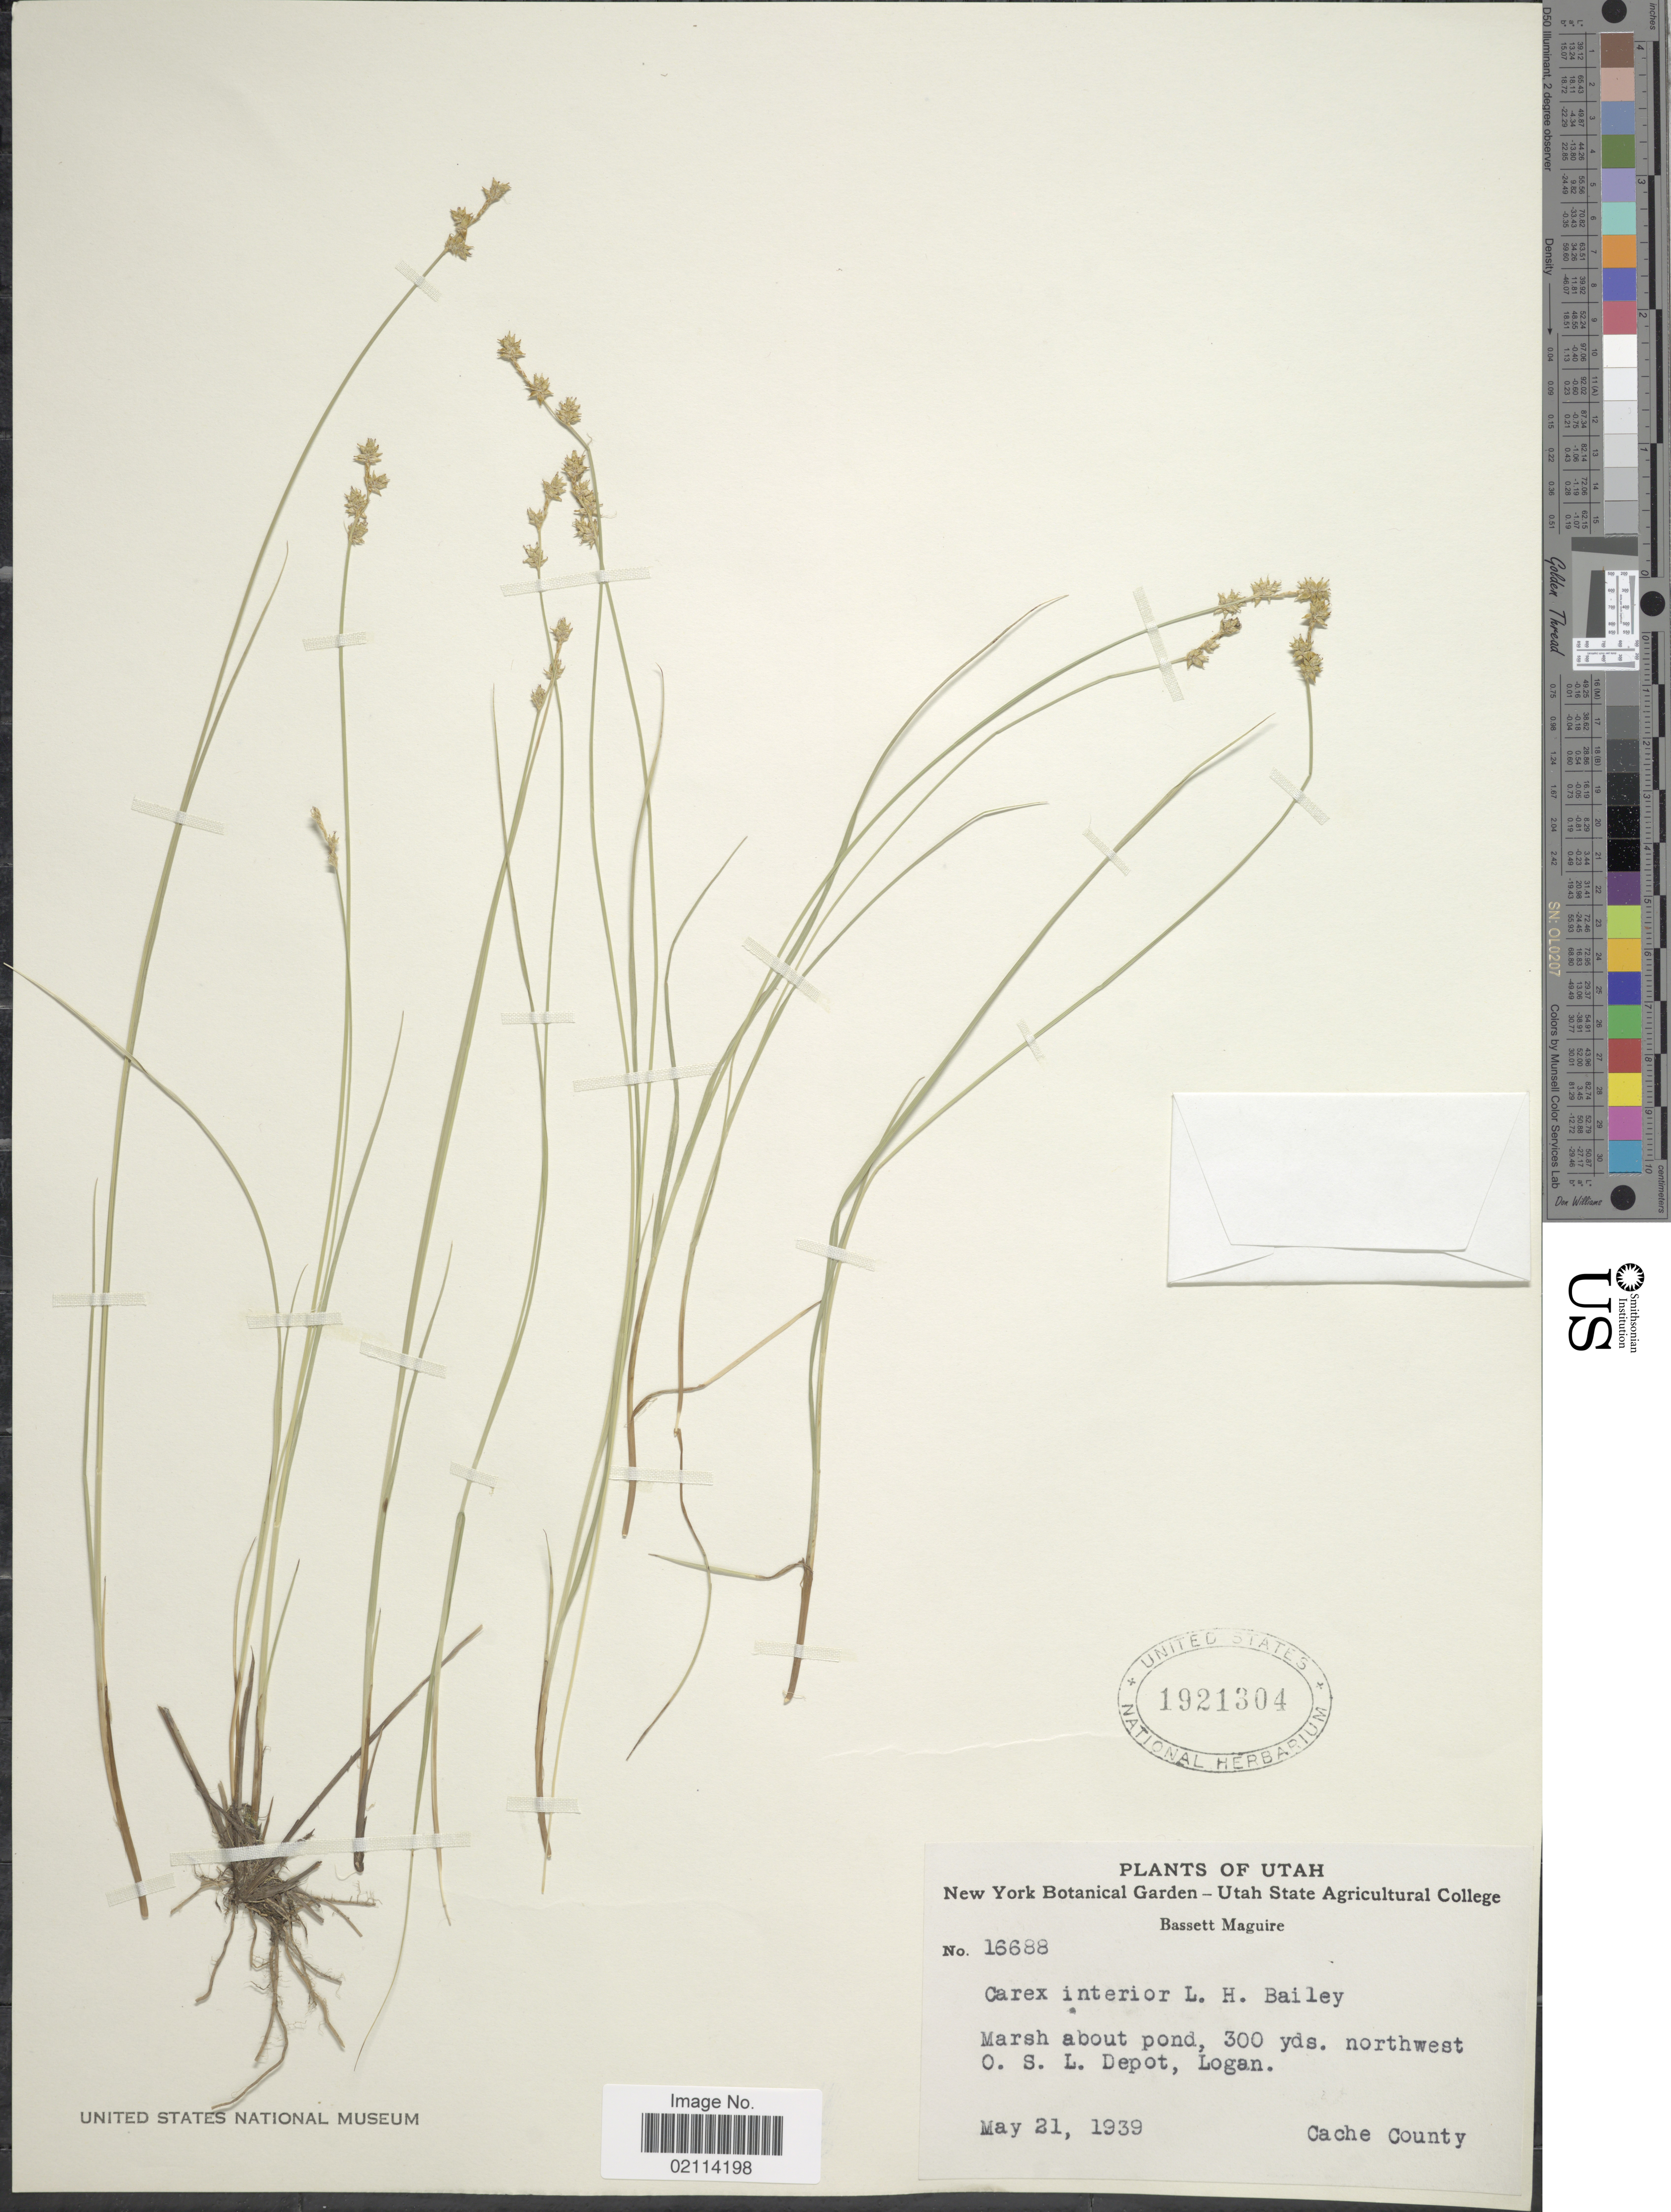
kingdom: Plantae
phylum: Tracheophyta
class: Liliopsida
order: Poales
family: Cyperaceae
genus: Carex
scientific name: Carex interior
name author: L.H. Bailey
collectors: B. Maguire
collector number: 16688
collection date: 1939-05-21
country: United States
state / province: Utah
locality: Marsh about pond, 300 yds. northwest O. S. L. Depot, Logan, Cache County.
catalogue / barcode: US 1921304